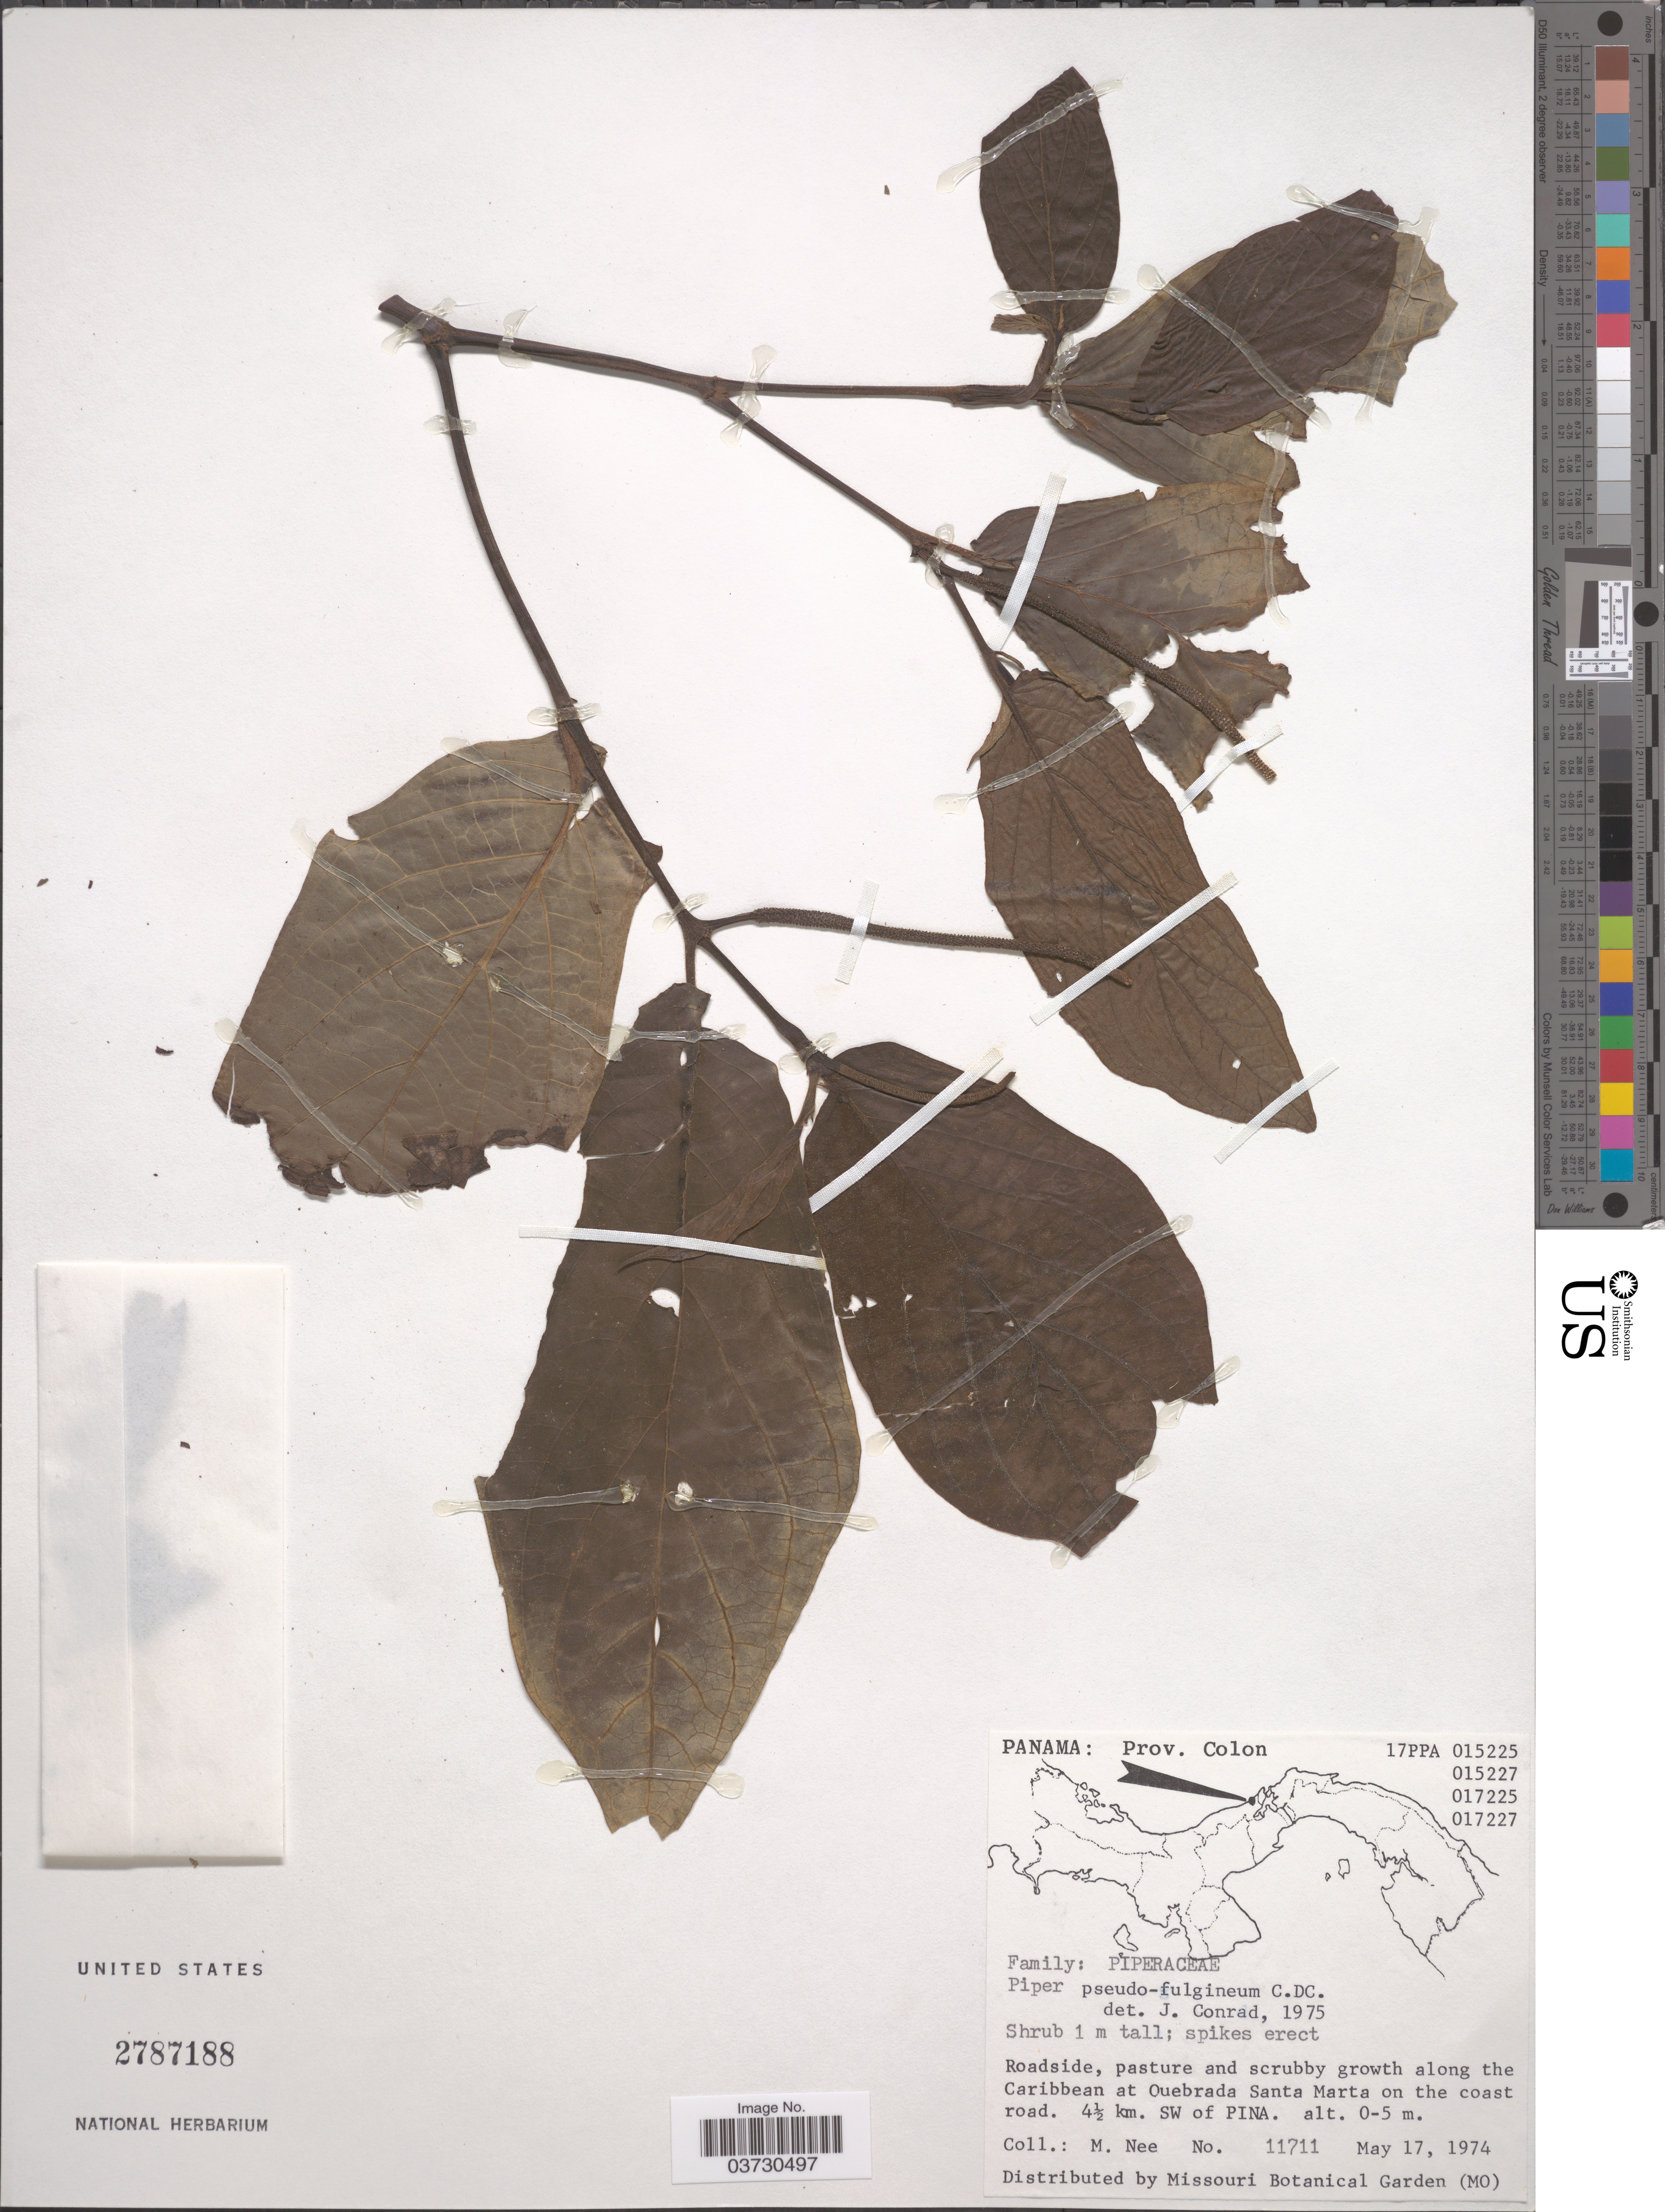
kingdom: Plantae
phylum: Tracheophyta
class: Magnoliopsida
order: Piperales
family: Piperaceae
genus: Piper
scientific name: Piper pseudofuligineum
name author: C. DC.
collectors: M. Nee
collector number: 11711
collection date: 1974-05-17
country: Panama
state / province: Colón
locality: Roadside, pasture and scrubby growth along the Caribbean at Quebrada Santa Marta on the coast road. 4½ km. SW of Pina.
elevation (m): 0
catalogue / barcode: US 2787188